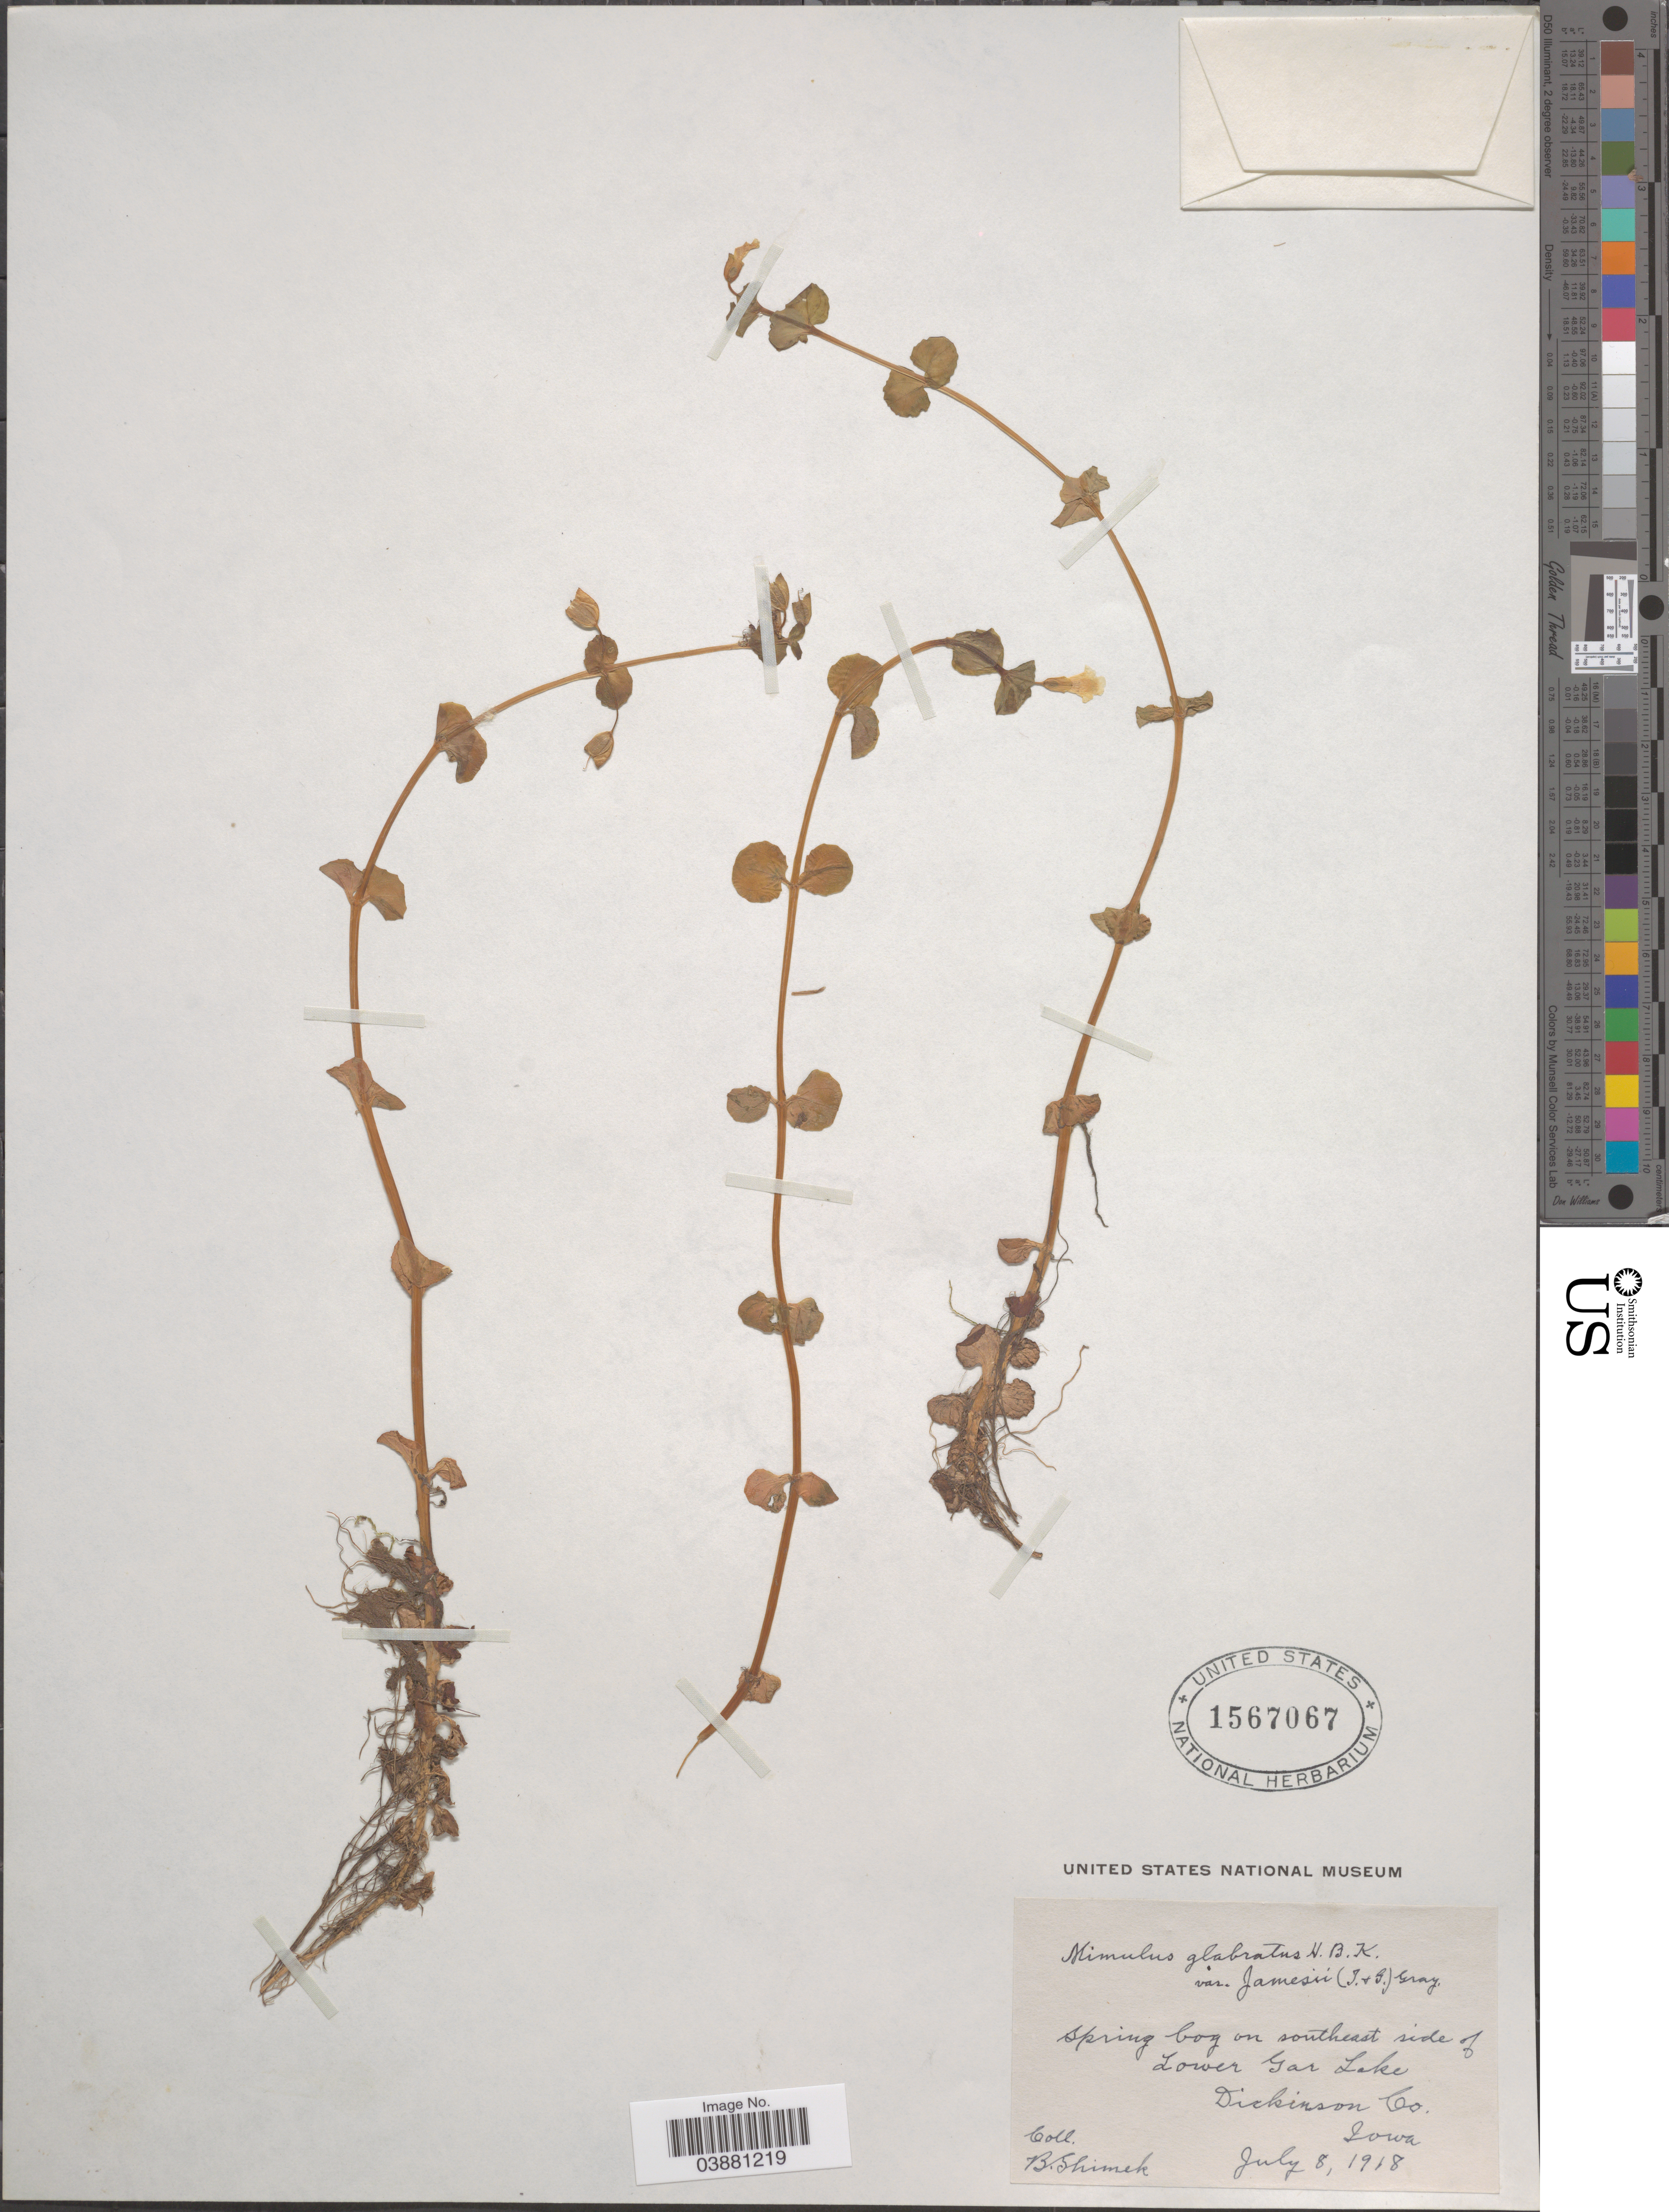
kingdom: Plantae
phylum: Tracheophyta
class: Magnoliopsida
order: Lamiales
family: Phrymaceae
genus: Mimulus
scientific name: Mimulus glabratus var. jamesii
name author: (Torr. & A. Gray ex Benth.) A. Gray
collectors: B. Shimek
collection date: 1918-07-08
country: United States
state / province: Iowa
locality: On southeast side of Lower Gar Lake. Dickinson Co.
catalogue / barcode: US 1567067